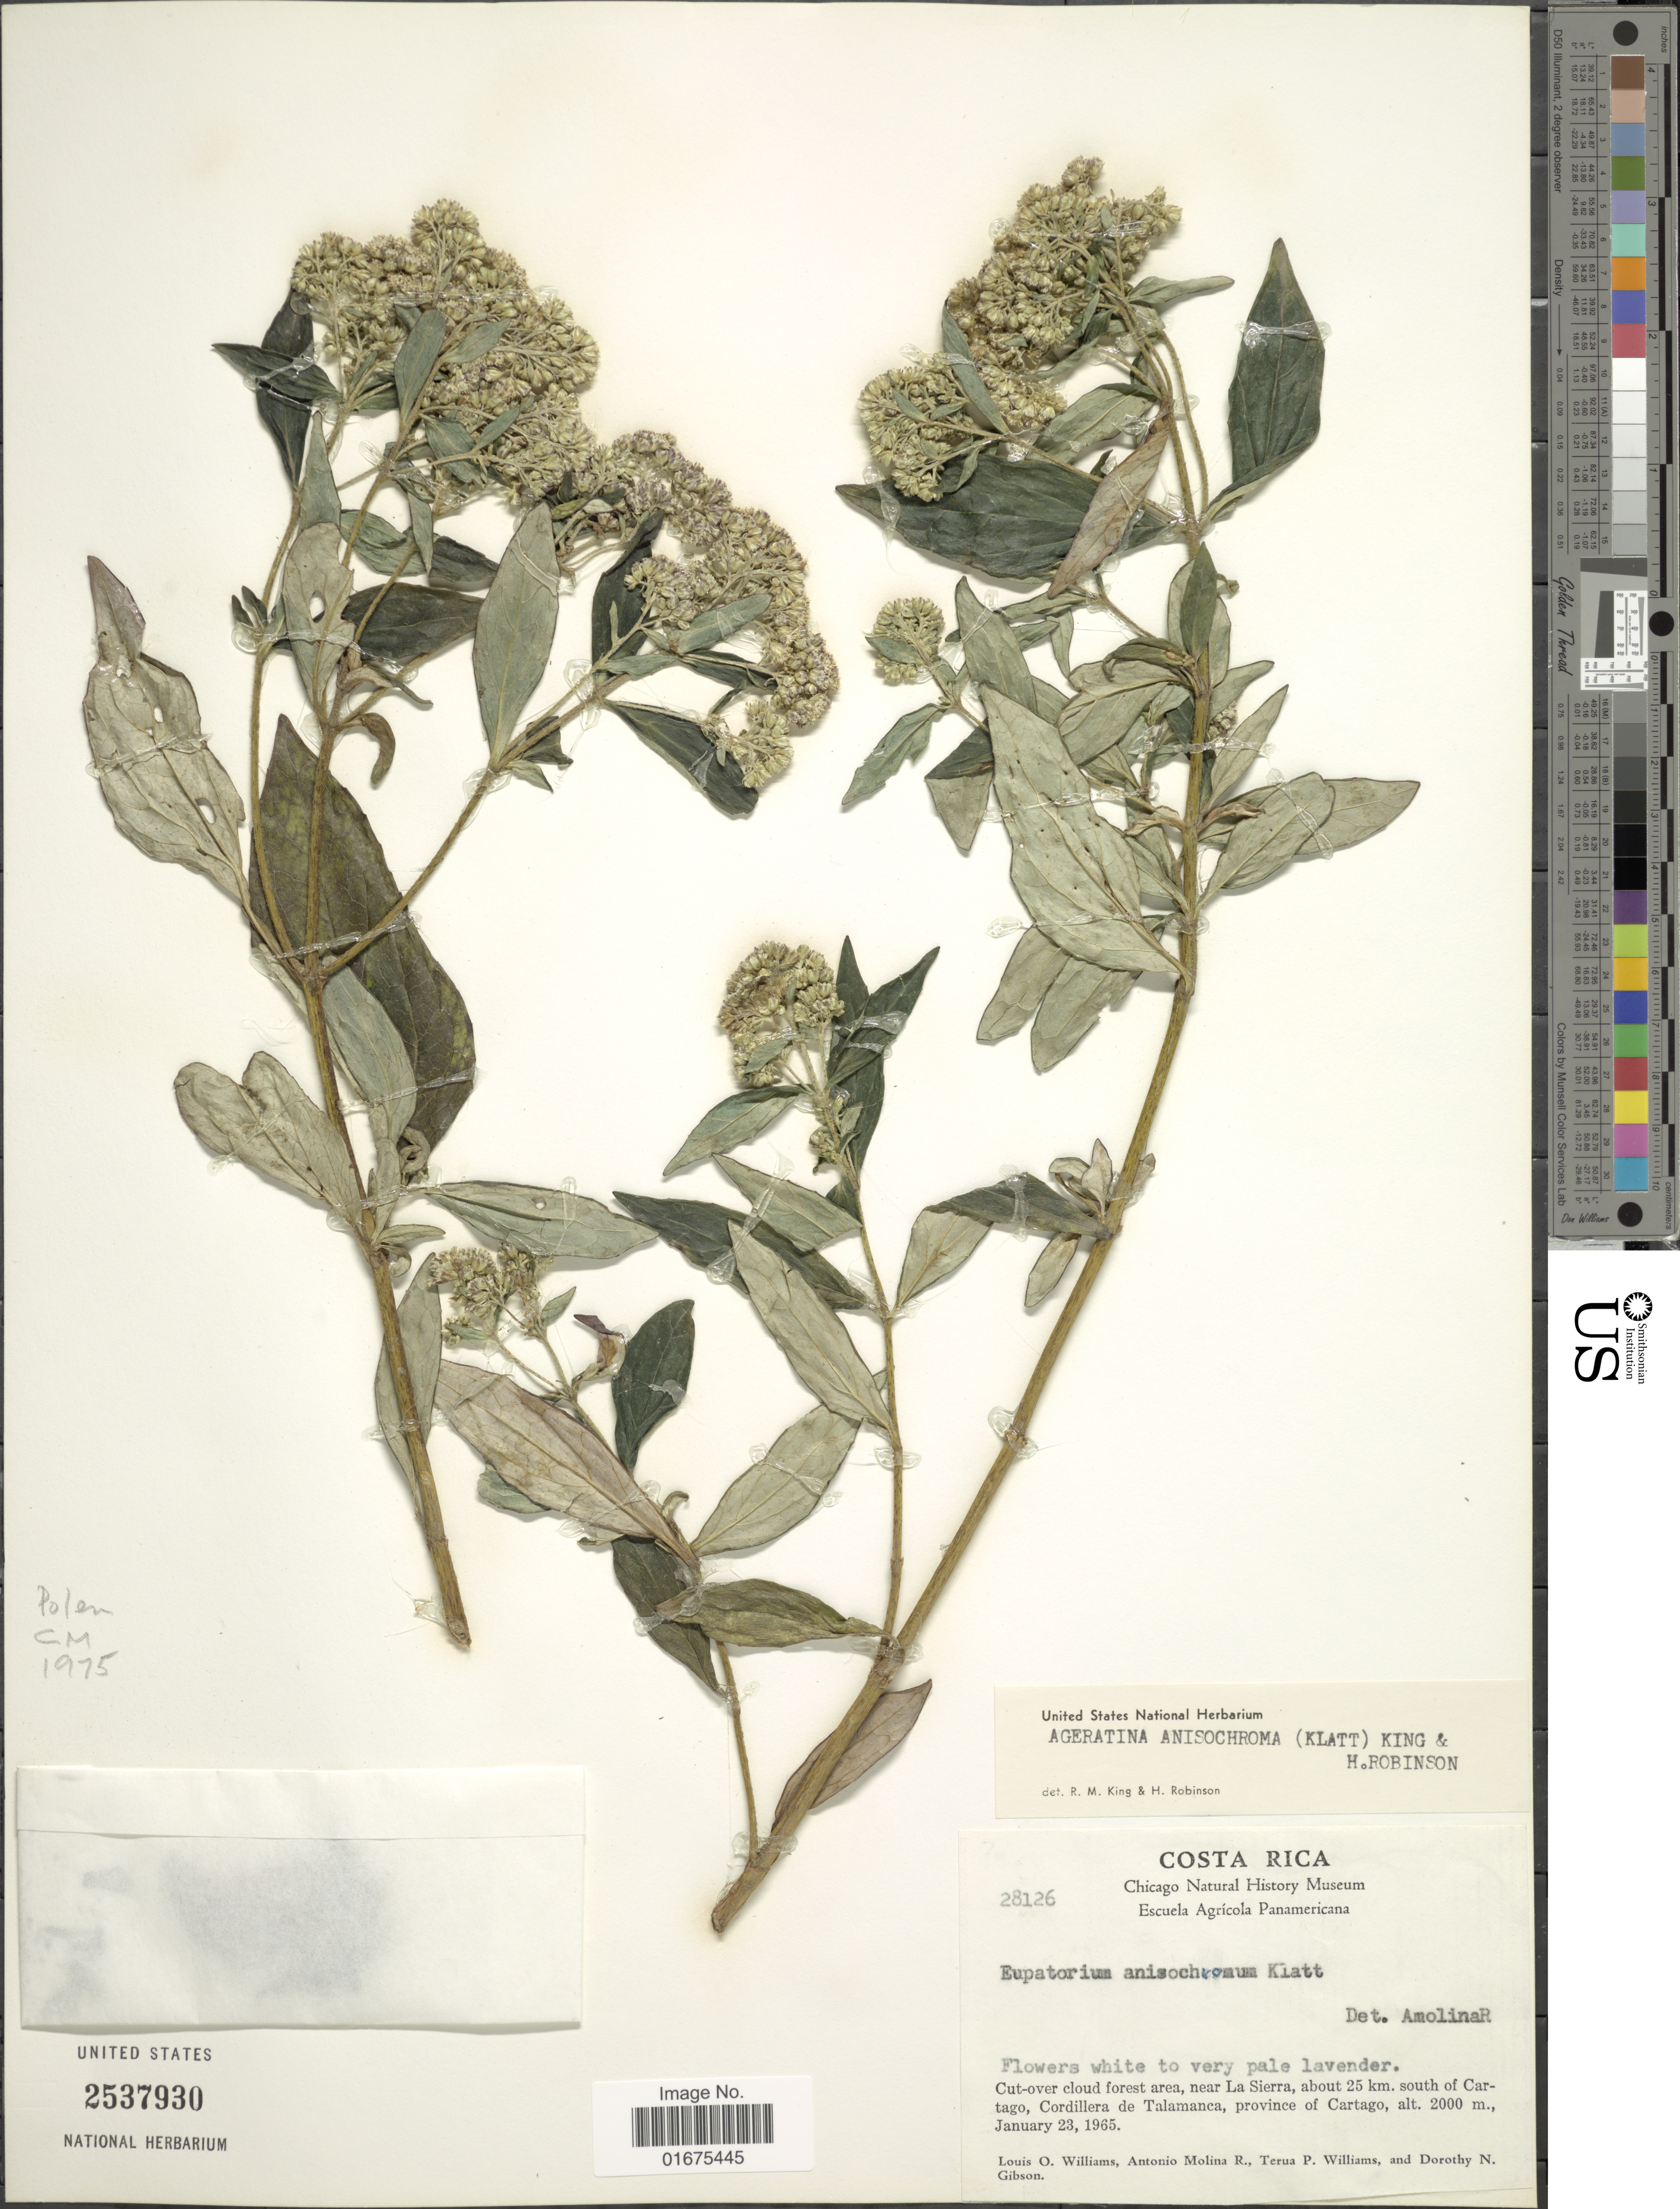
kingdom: Plantae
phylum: Tracheophyta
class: Magnoliopsida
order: Asterales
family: Asteraceae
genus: Ageratina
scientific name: Ageratina anisochroma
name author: (Klatt) R.M. King & H. Rob.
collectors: L. O. Williams, A. Molina R., T. P. Williams & D. N. Gibson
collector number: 28126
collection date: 1965-01-23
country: Costa Rica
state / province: Cartago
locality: Cut-over cloud forest area, near La Sierra, about 25 km. south of Cartago, Cordillera de Talamanca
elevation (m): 200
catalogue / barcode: US 2537930